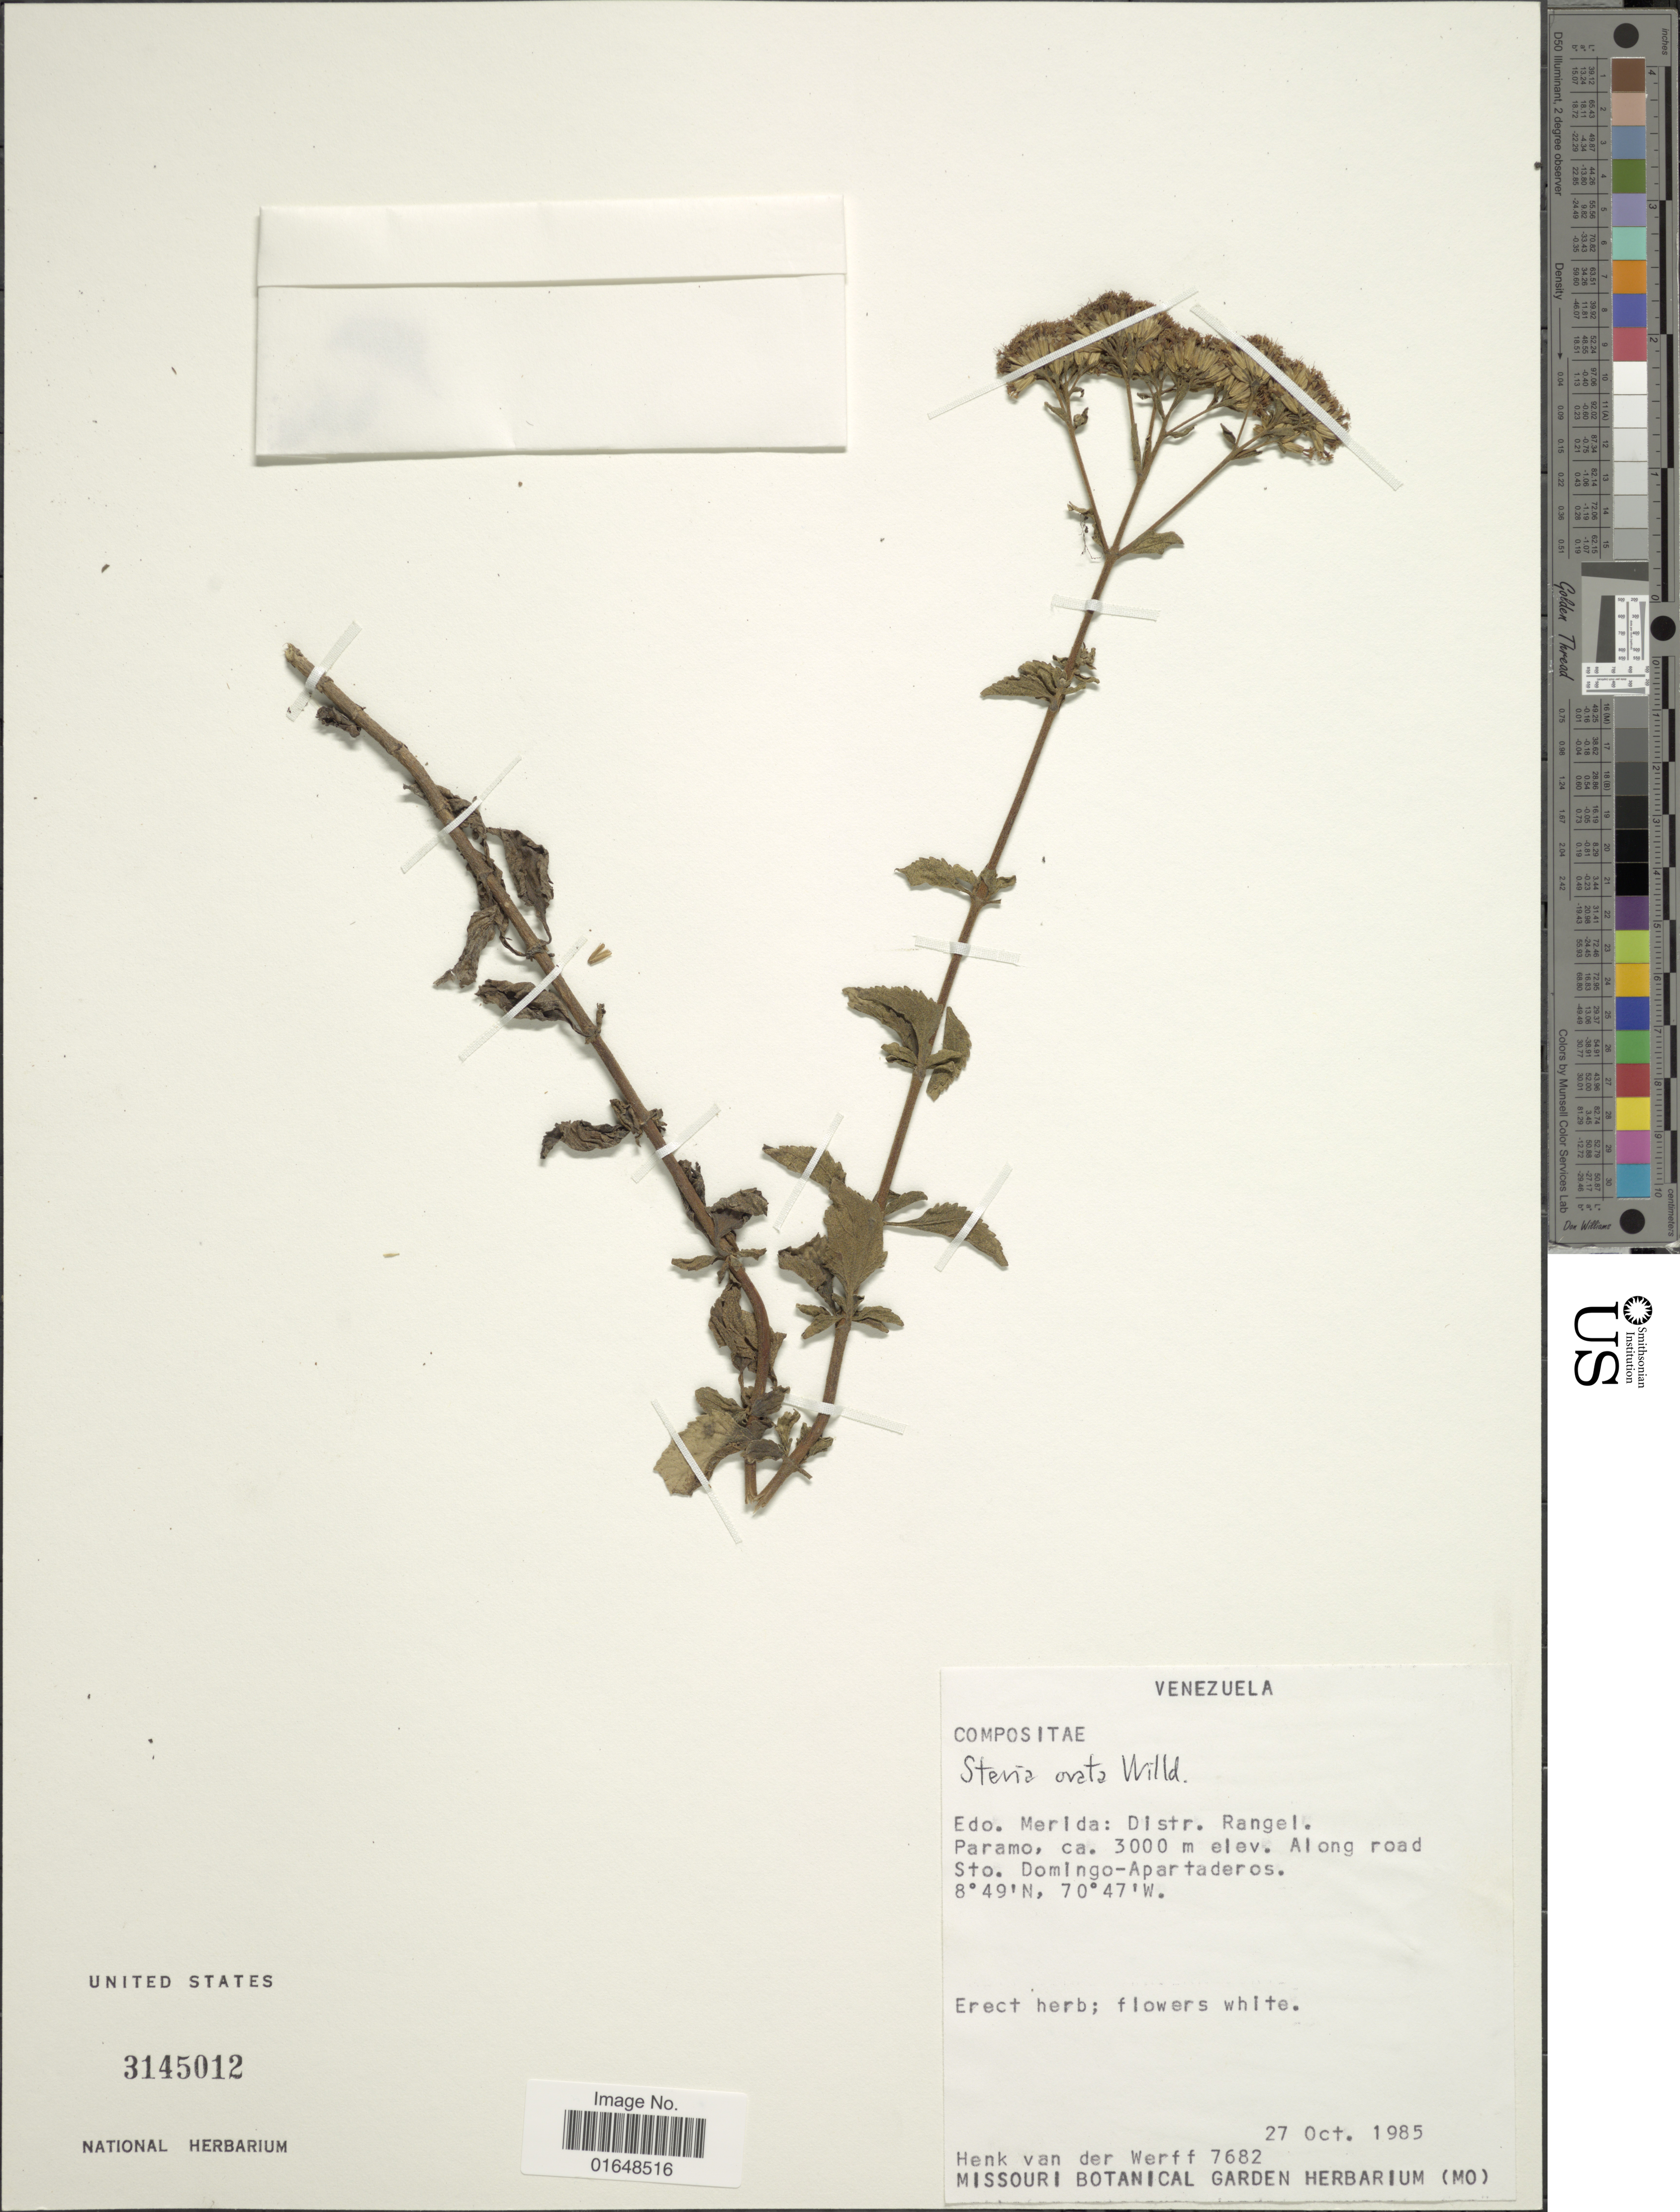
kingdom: Plantae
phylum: Tracheophyta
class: Magnoliopsida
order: Asterales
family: Asteraceae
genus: Stevia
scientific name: Stevia ovata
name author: Willd.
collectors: H. van der Werff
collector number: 7682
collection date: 1985-10-27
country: Venezuela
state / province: Mérida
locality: Edo. Merida: Distr. Rangel. Paramo.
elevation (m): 3000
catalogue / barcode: US 3145012